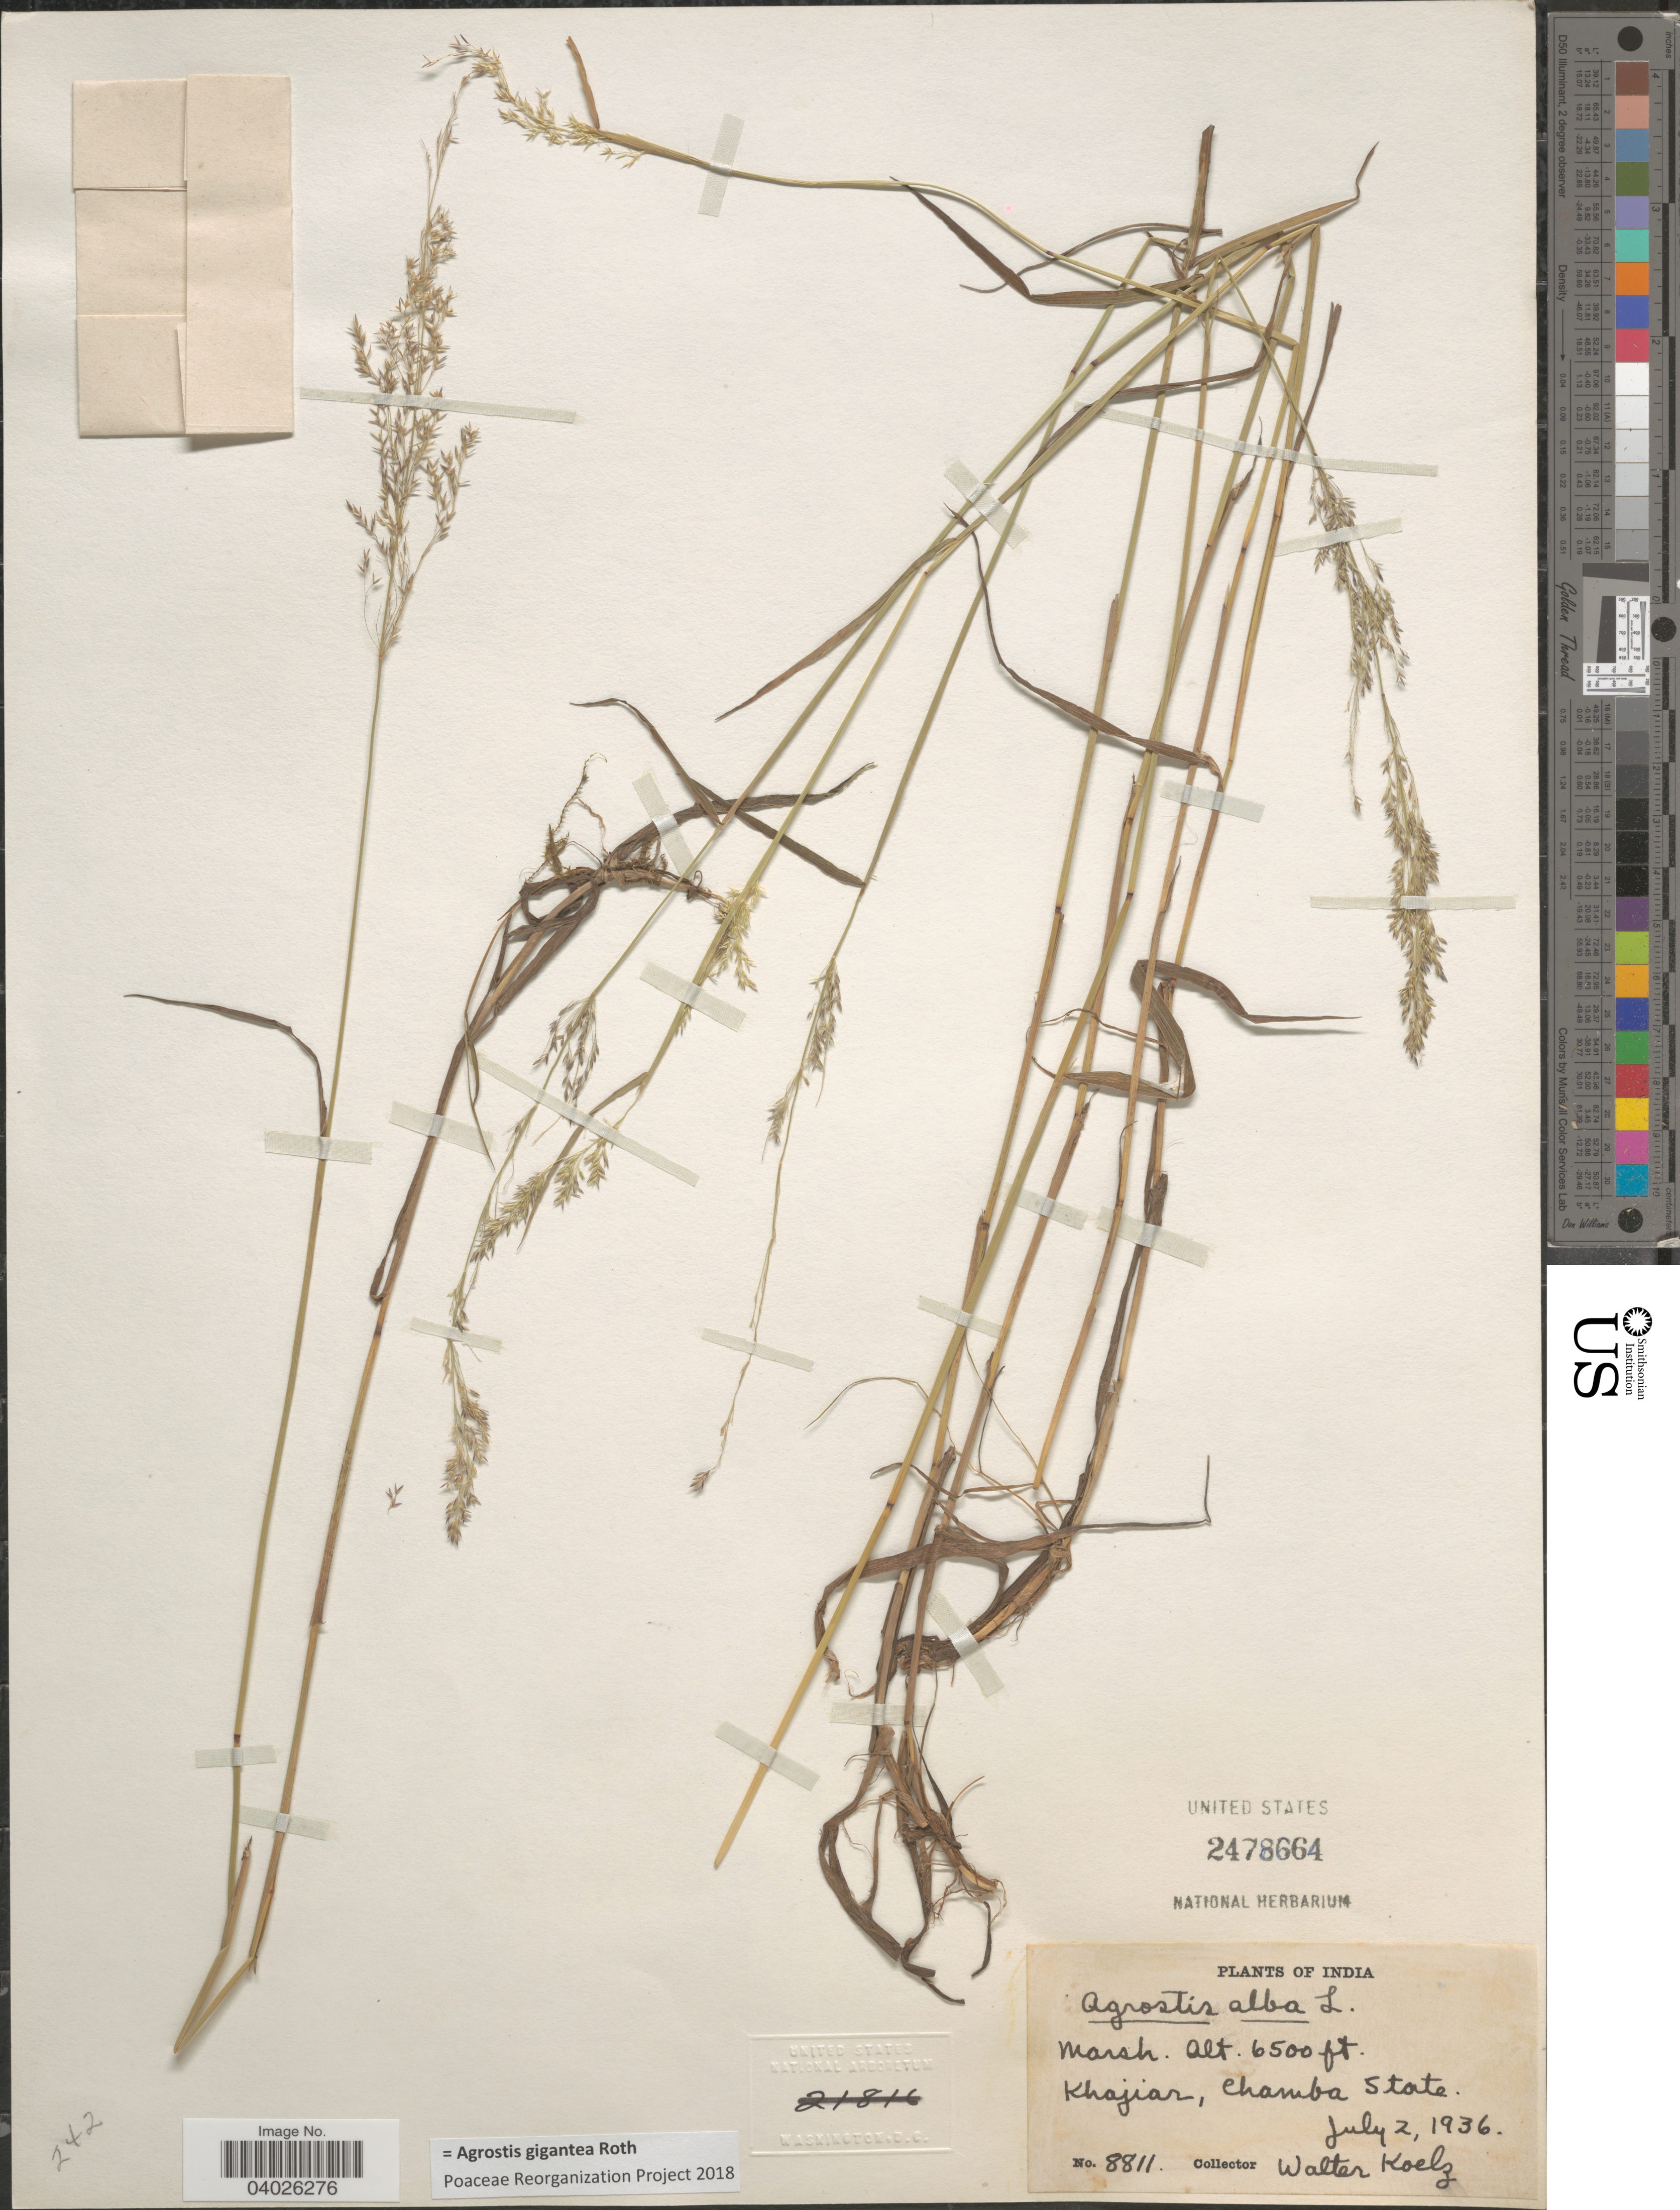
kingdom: Plantae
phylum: Tracheophyta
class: Liliopsida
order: Poales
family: Poaceae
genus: Agrostis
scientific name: Agrostis gigantea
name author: Roth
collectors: W. N. Koelz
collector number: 8811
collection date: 1936-07-02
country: India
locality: Khajiar, Chamba State.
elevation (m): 1981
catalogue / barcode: US 2478664